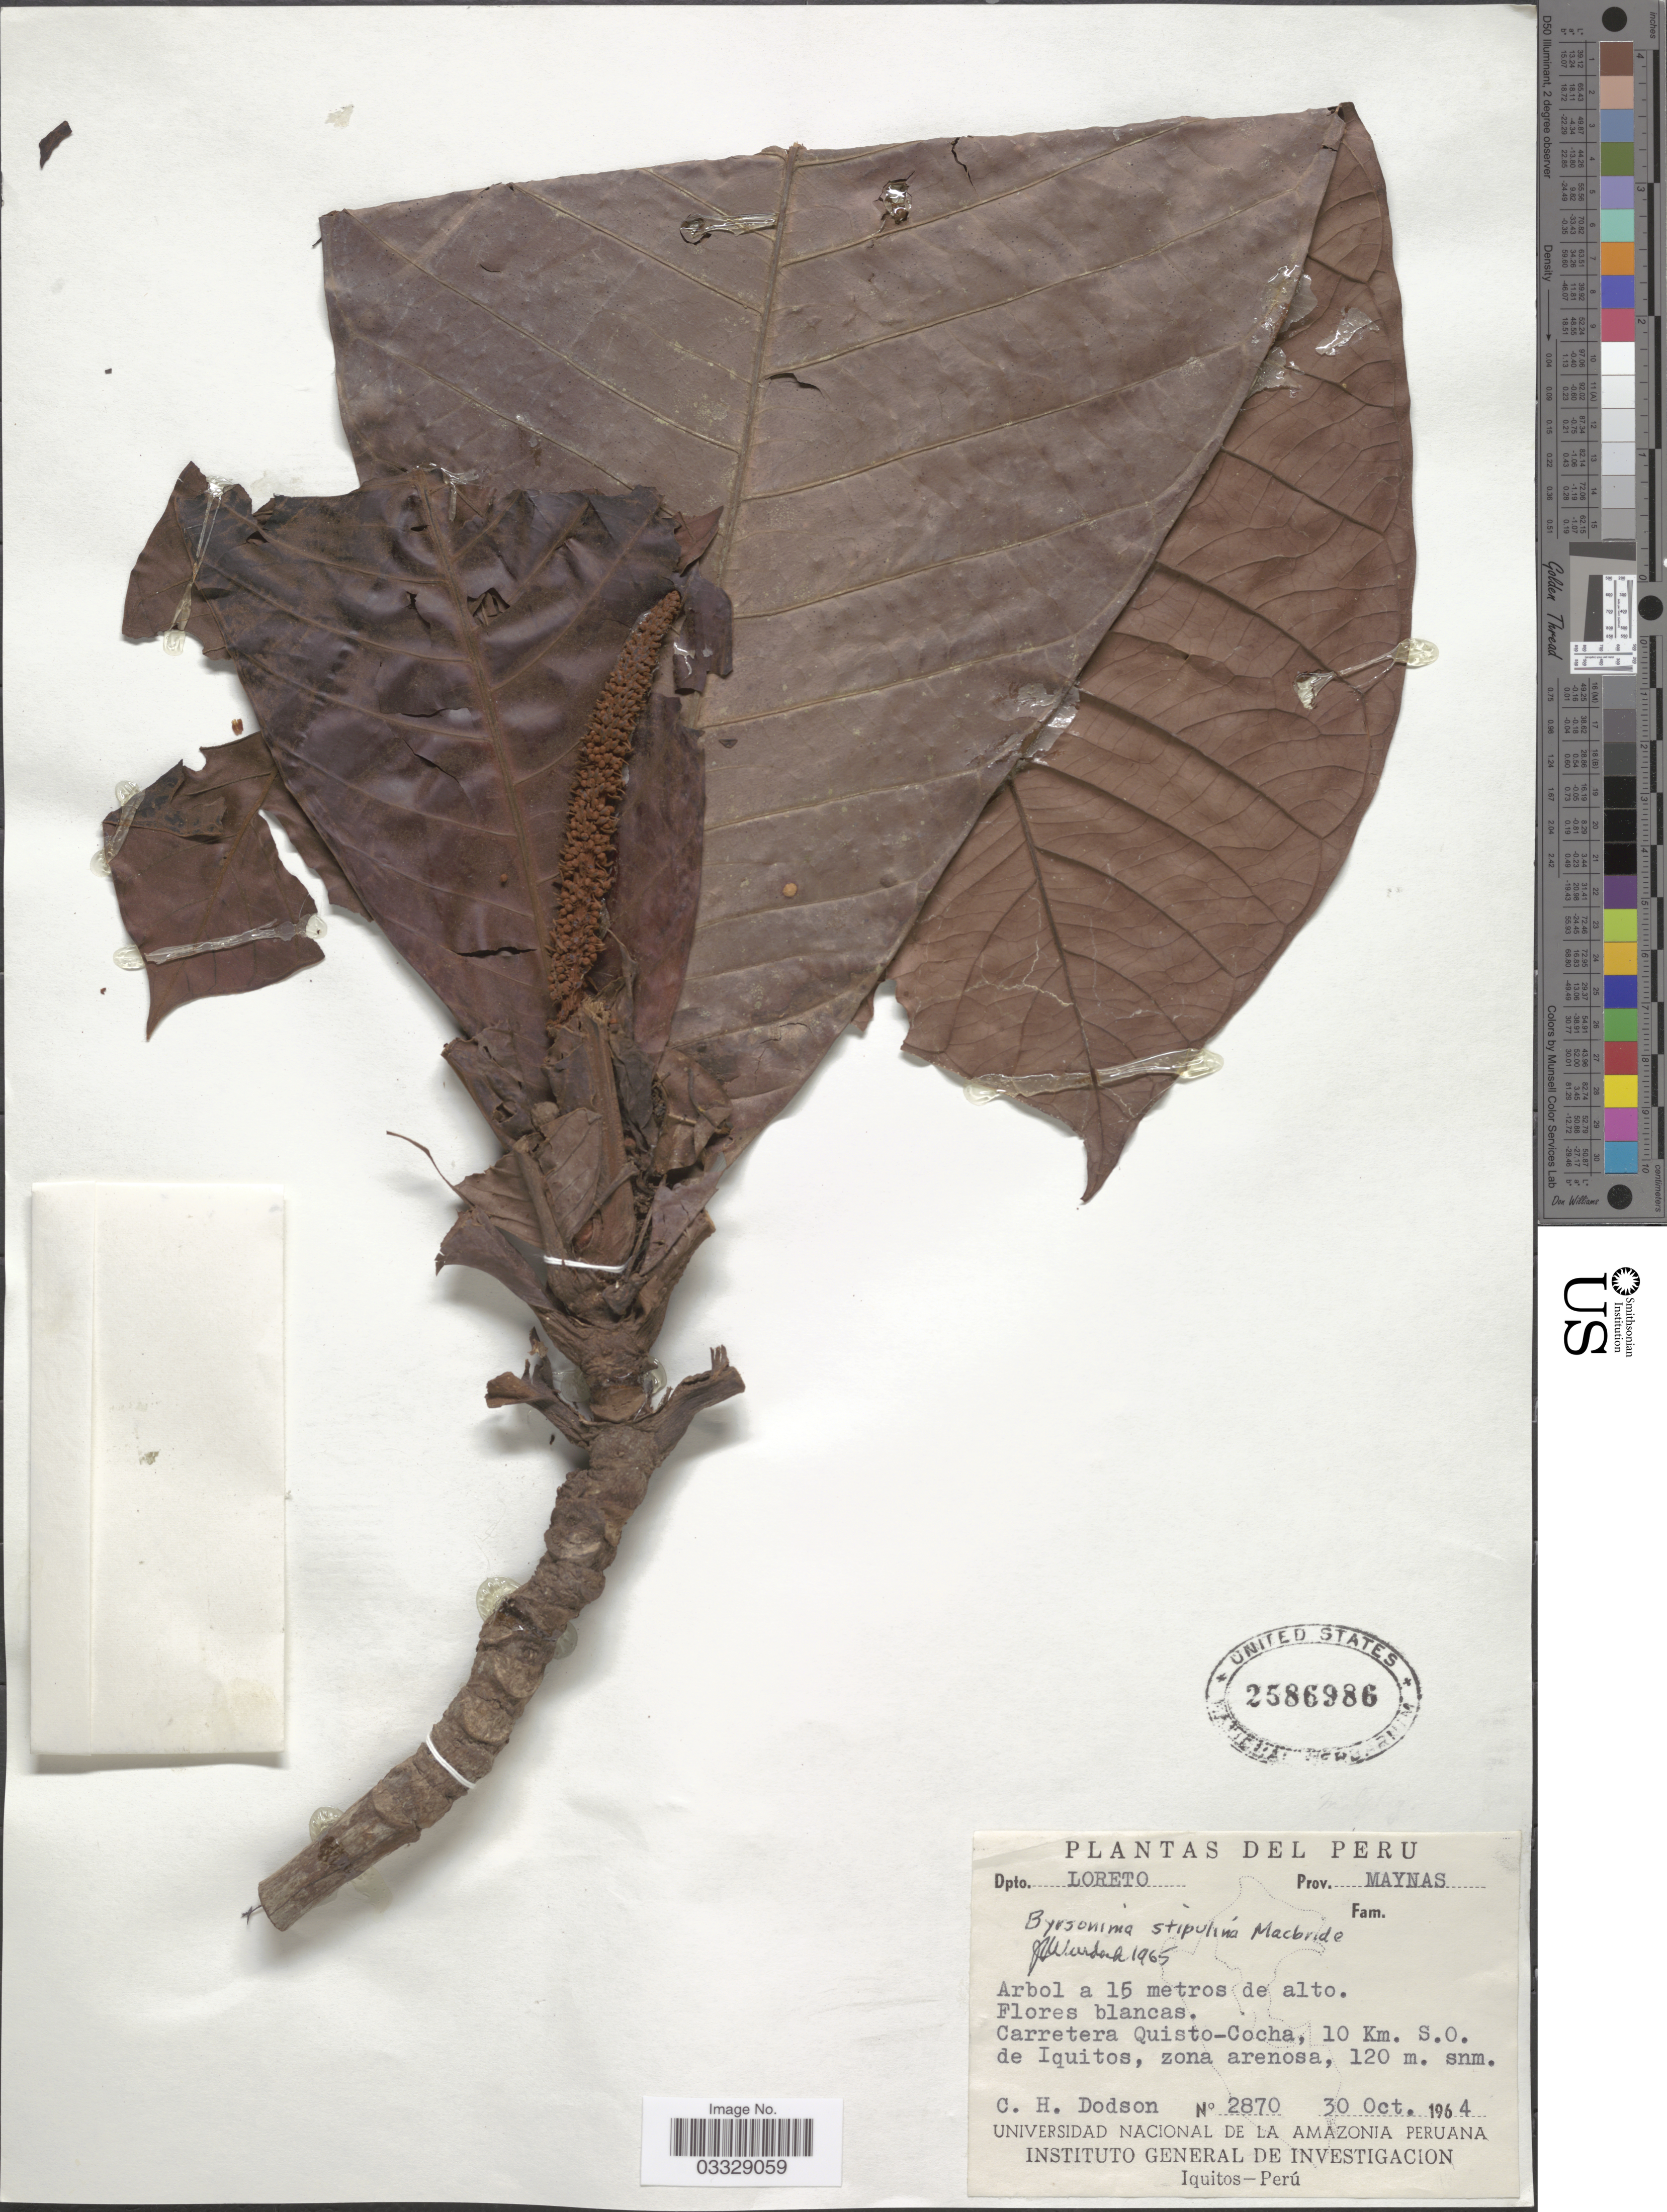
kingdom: Plantae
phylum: Tracheophyta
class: Magnoliopsida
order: Malpighiales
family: Malpighiaceae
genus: Byrsonima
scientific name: Byrsonima stipulina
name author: J.F. Macbr.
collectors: C. H. Dodson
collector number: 2870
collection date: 1964-10-30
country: Peru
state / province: Loreto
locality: Dpto. Loreto. Prov. Maynas. Carretera Quisto-Cocha, 10 Km. S.O. de Iquitos, zona arenosa.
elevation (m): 120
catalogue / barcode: US 2586986